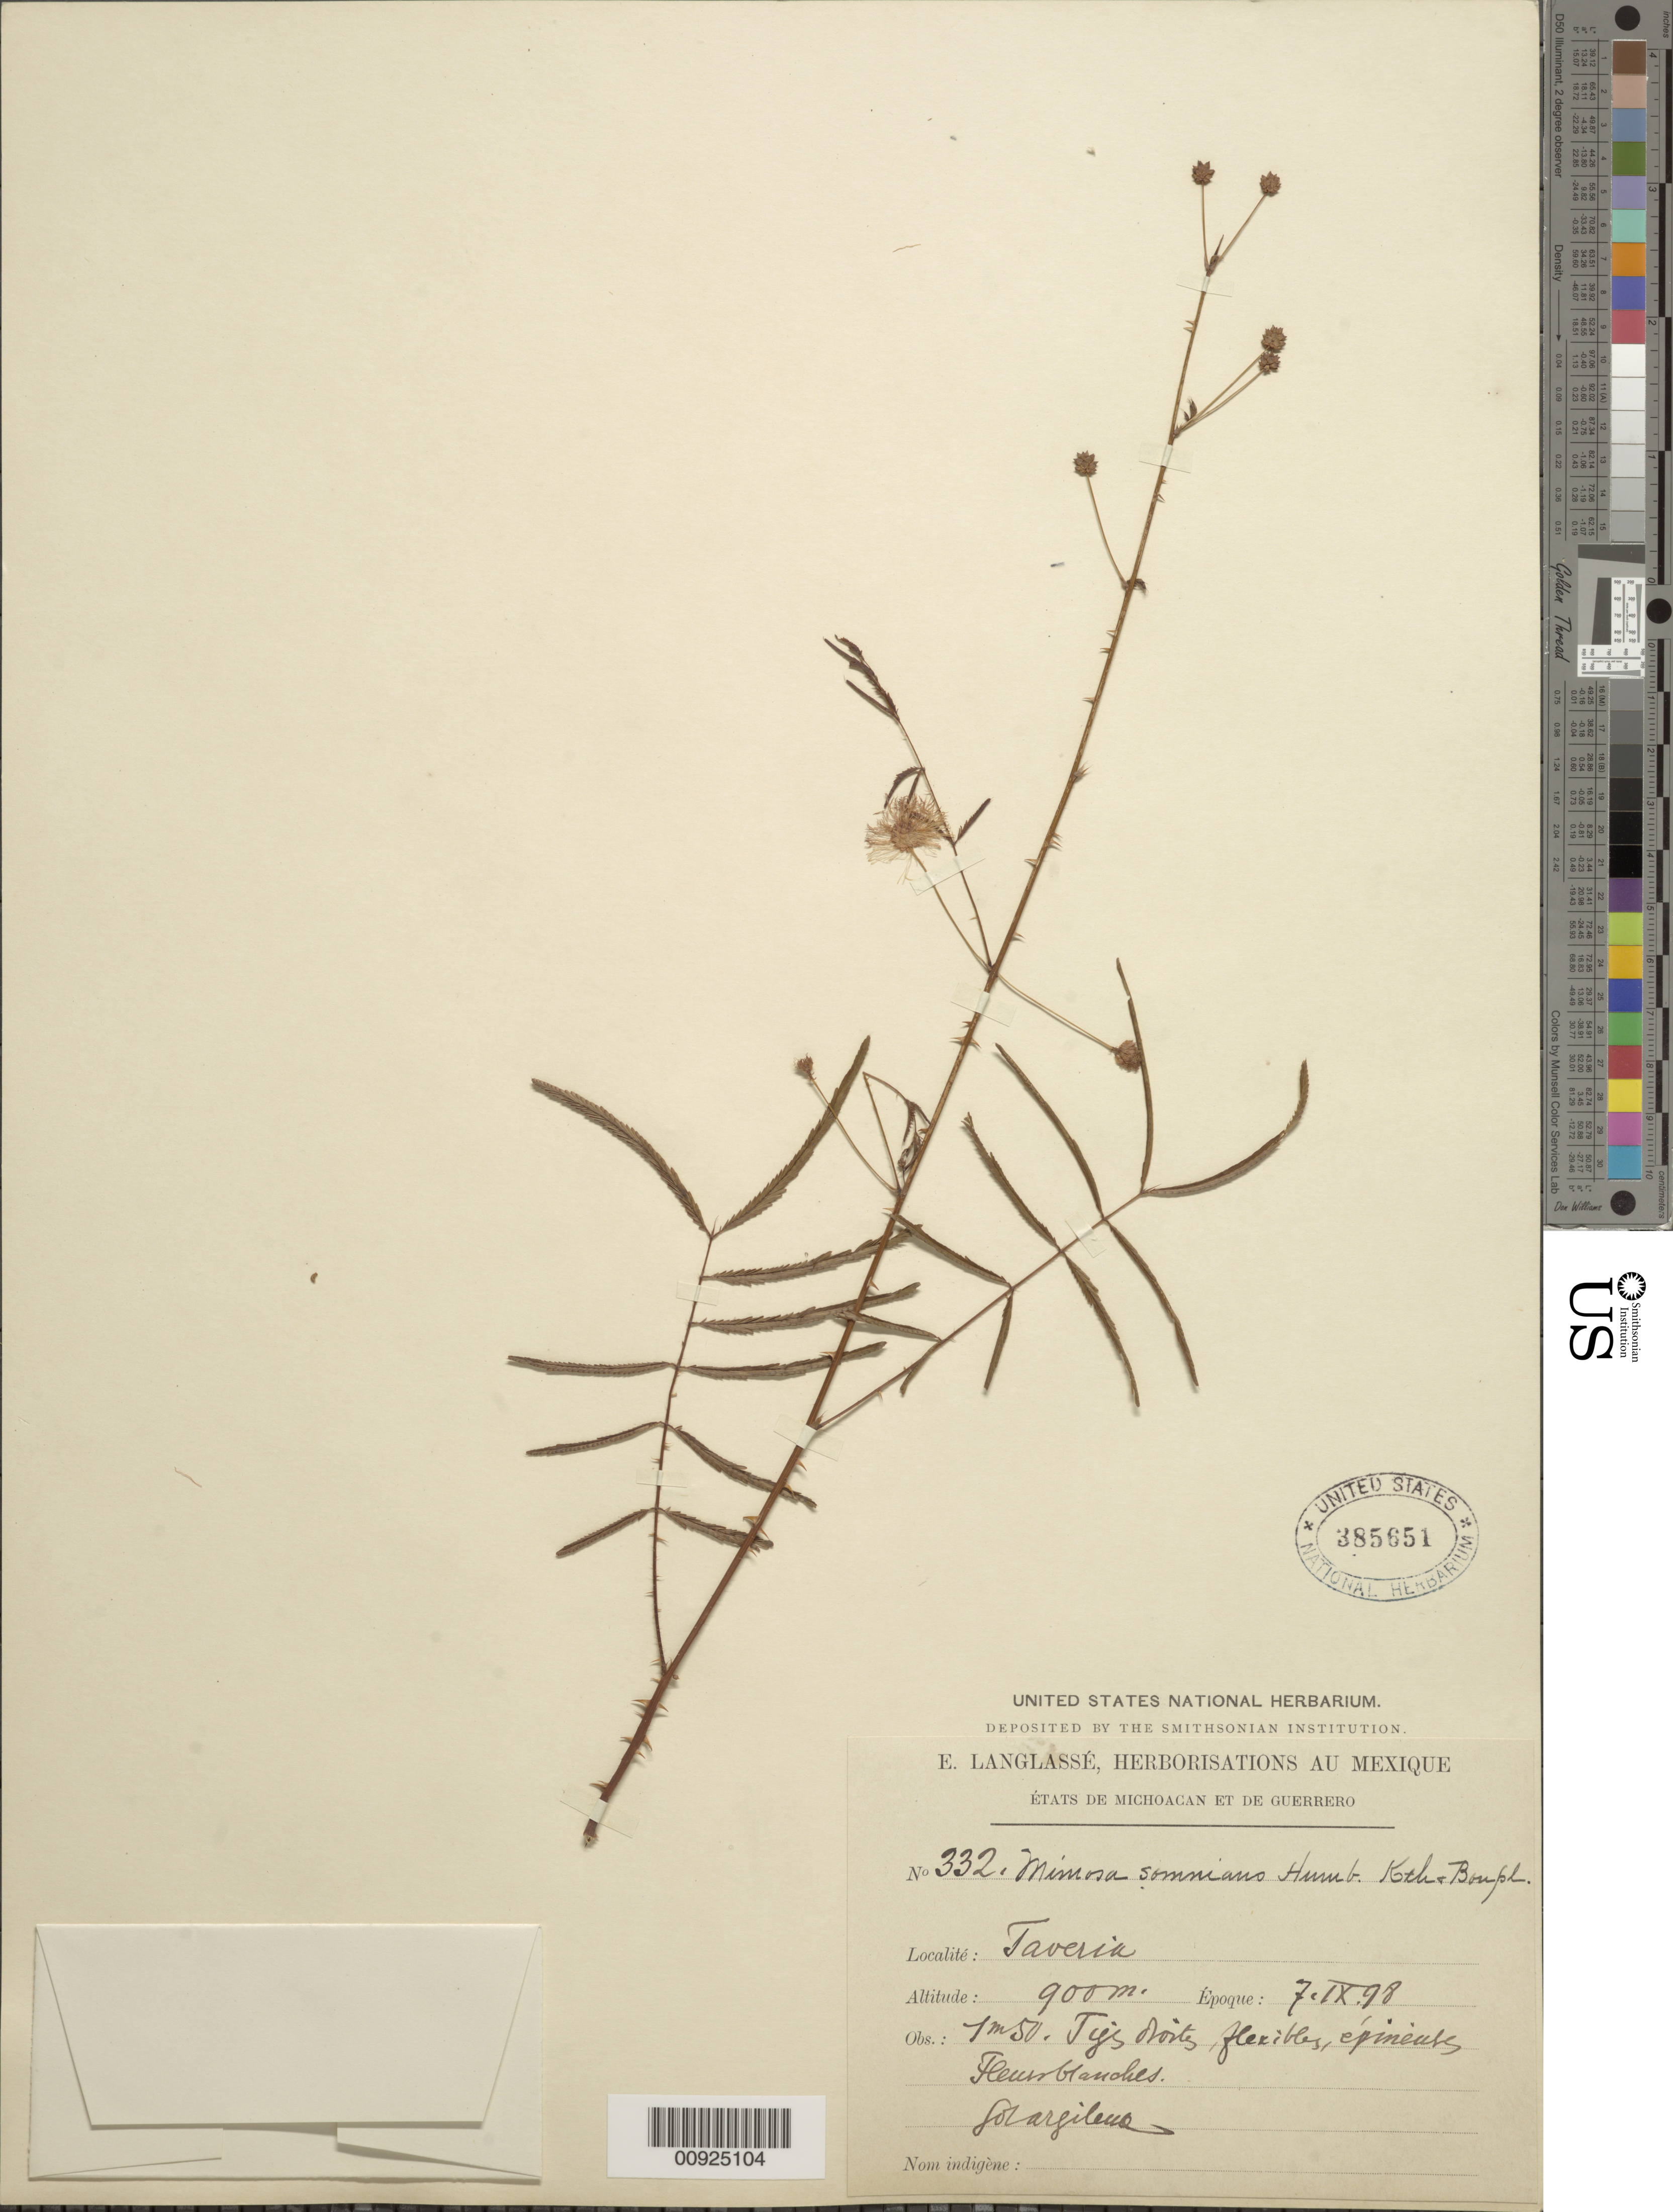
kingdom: Plantae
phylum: Tracheophyta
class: Magnoliopsida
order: Fabales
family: Fabaceae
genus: Mimosa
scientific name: Mimosa somnians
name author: Humb. & Bonpl. ex Willd.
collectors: E. Langlassé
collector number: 332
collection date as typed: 07 Sep 1898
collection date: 1898-09-07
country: Mexico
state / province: Guerrero / Michoacán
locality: Taveria. États de Michoacán et de Guerrero.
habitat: Sol argileux.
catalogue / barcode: US 385651